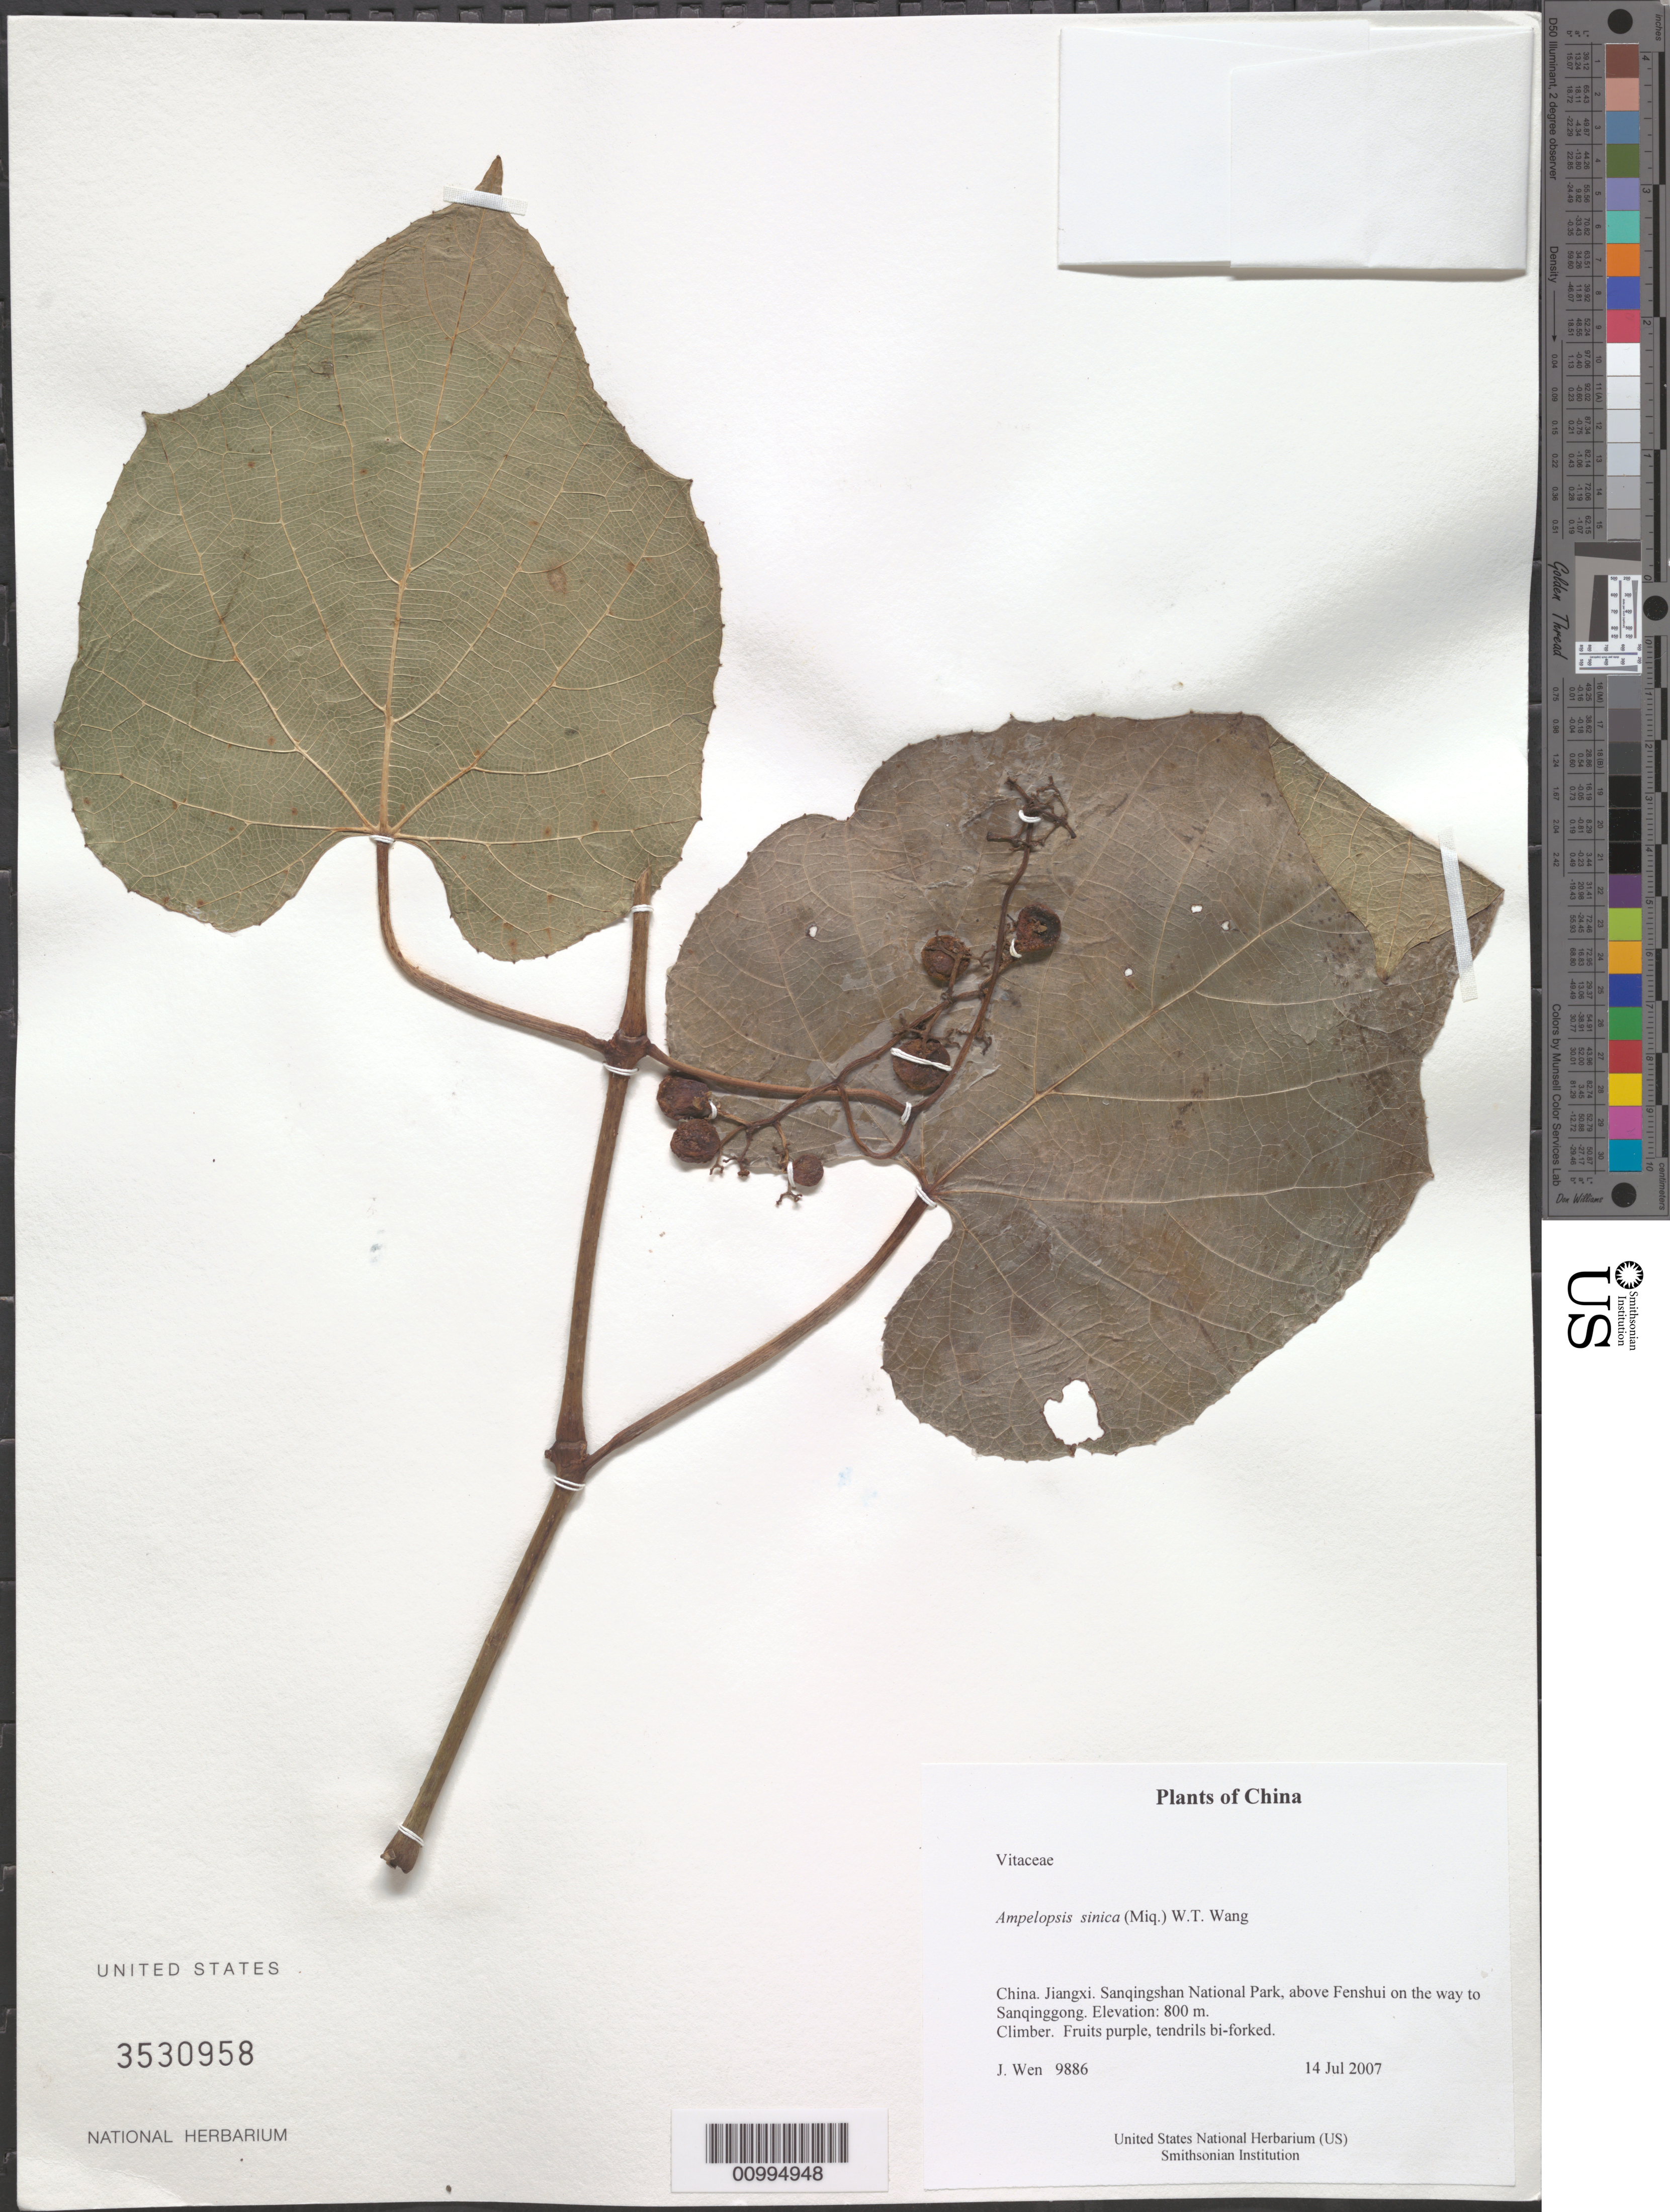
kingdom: Plantae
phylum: Tracheophyta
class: Magnoliopsida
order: Vitales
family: Vitaceae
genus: Ampelopsis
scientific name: Ampelopsis sinica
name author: (Miq.) W.T. Wang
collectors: J. Wen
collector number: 9886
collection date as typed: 14 Jul 2007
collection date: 2007-07-14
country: China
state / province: Jiangxi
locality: Sanqingshan National Park, above Fenshui on the way to Sanqinggong.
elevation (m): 800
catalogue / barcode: US 3530958